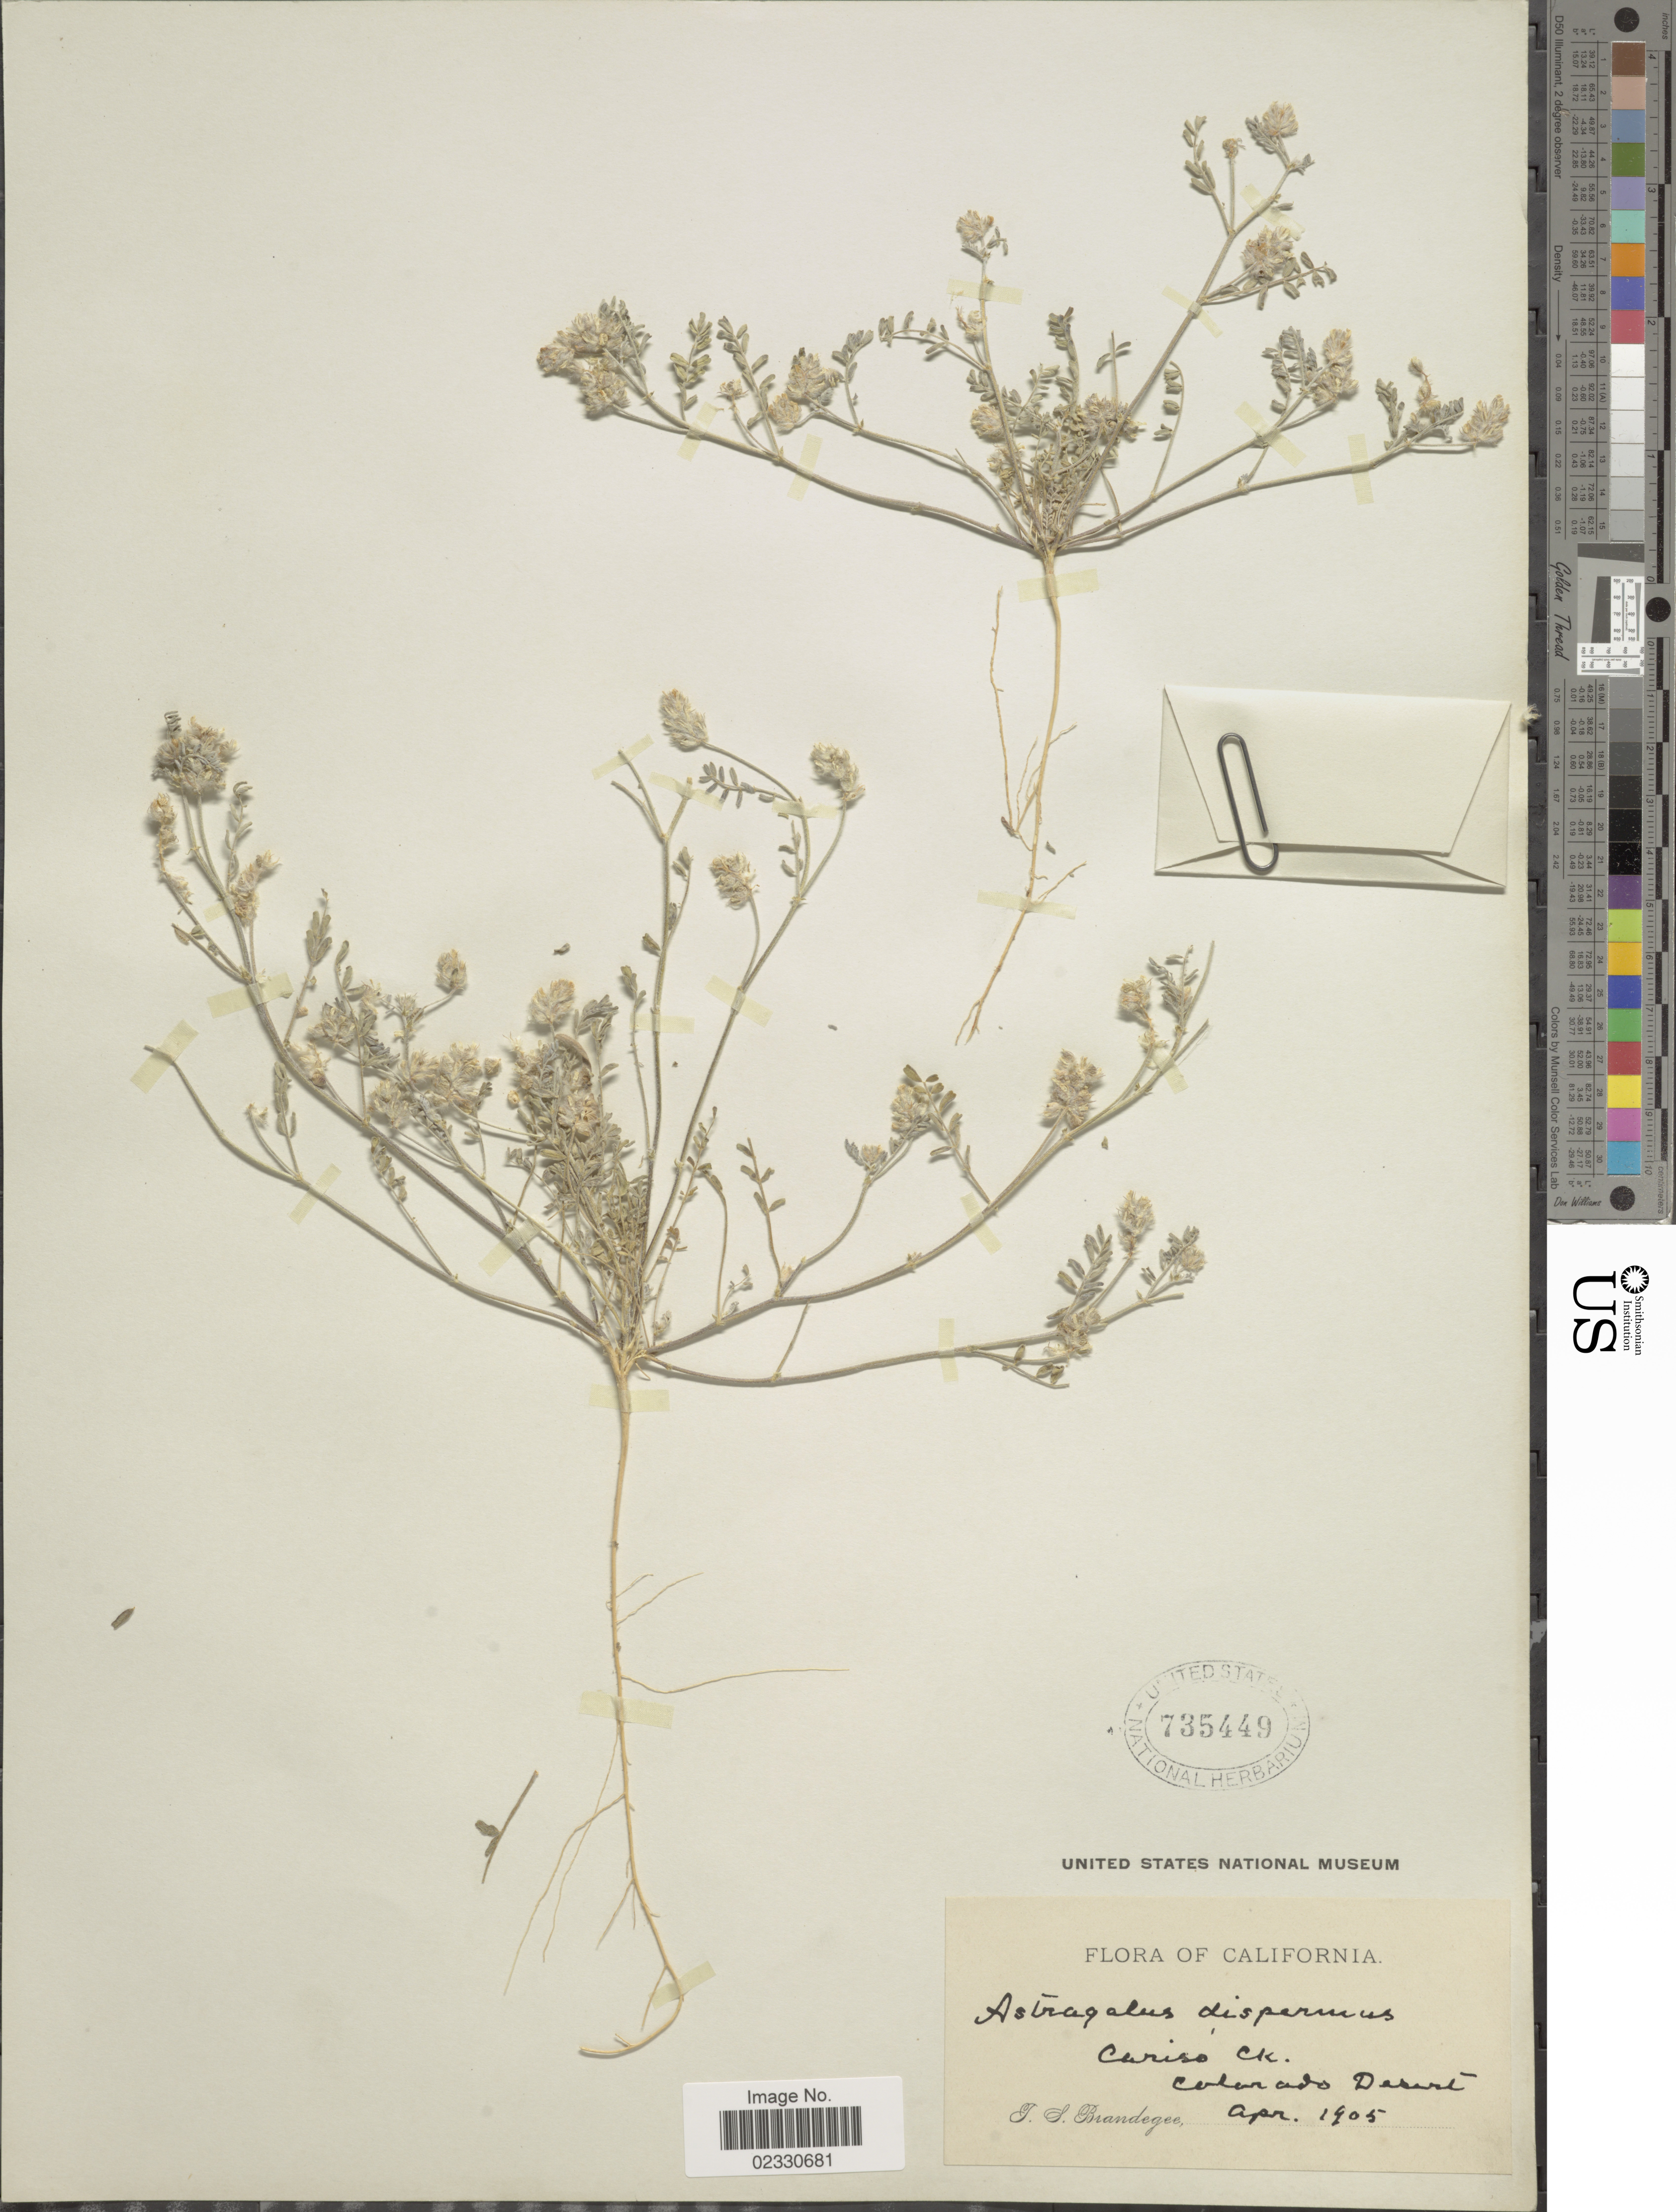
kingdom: Plantae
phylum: Tracheophyta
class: Magnoliopsida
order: Fabales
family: Fabaceae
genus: Astragalus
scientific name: Astragalus dispermus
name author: A. Gray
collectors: T. S. Brandegee (herbarium)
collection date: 1905-04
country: United States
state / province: California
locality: Cariso Creek, Colorado desert.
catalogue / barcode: US 735449